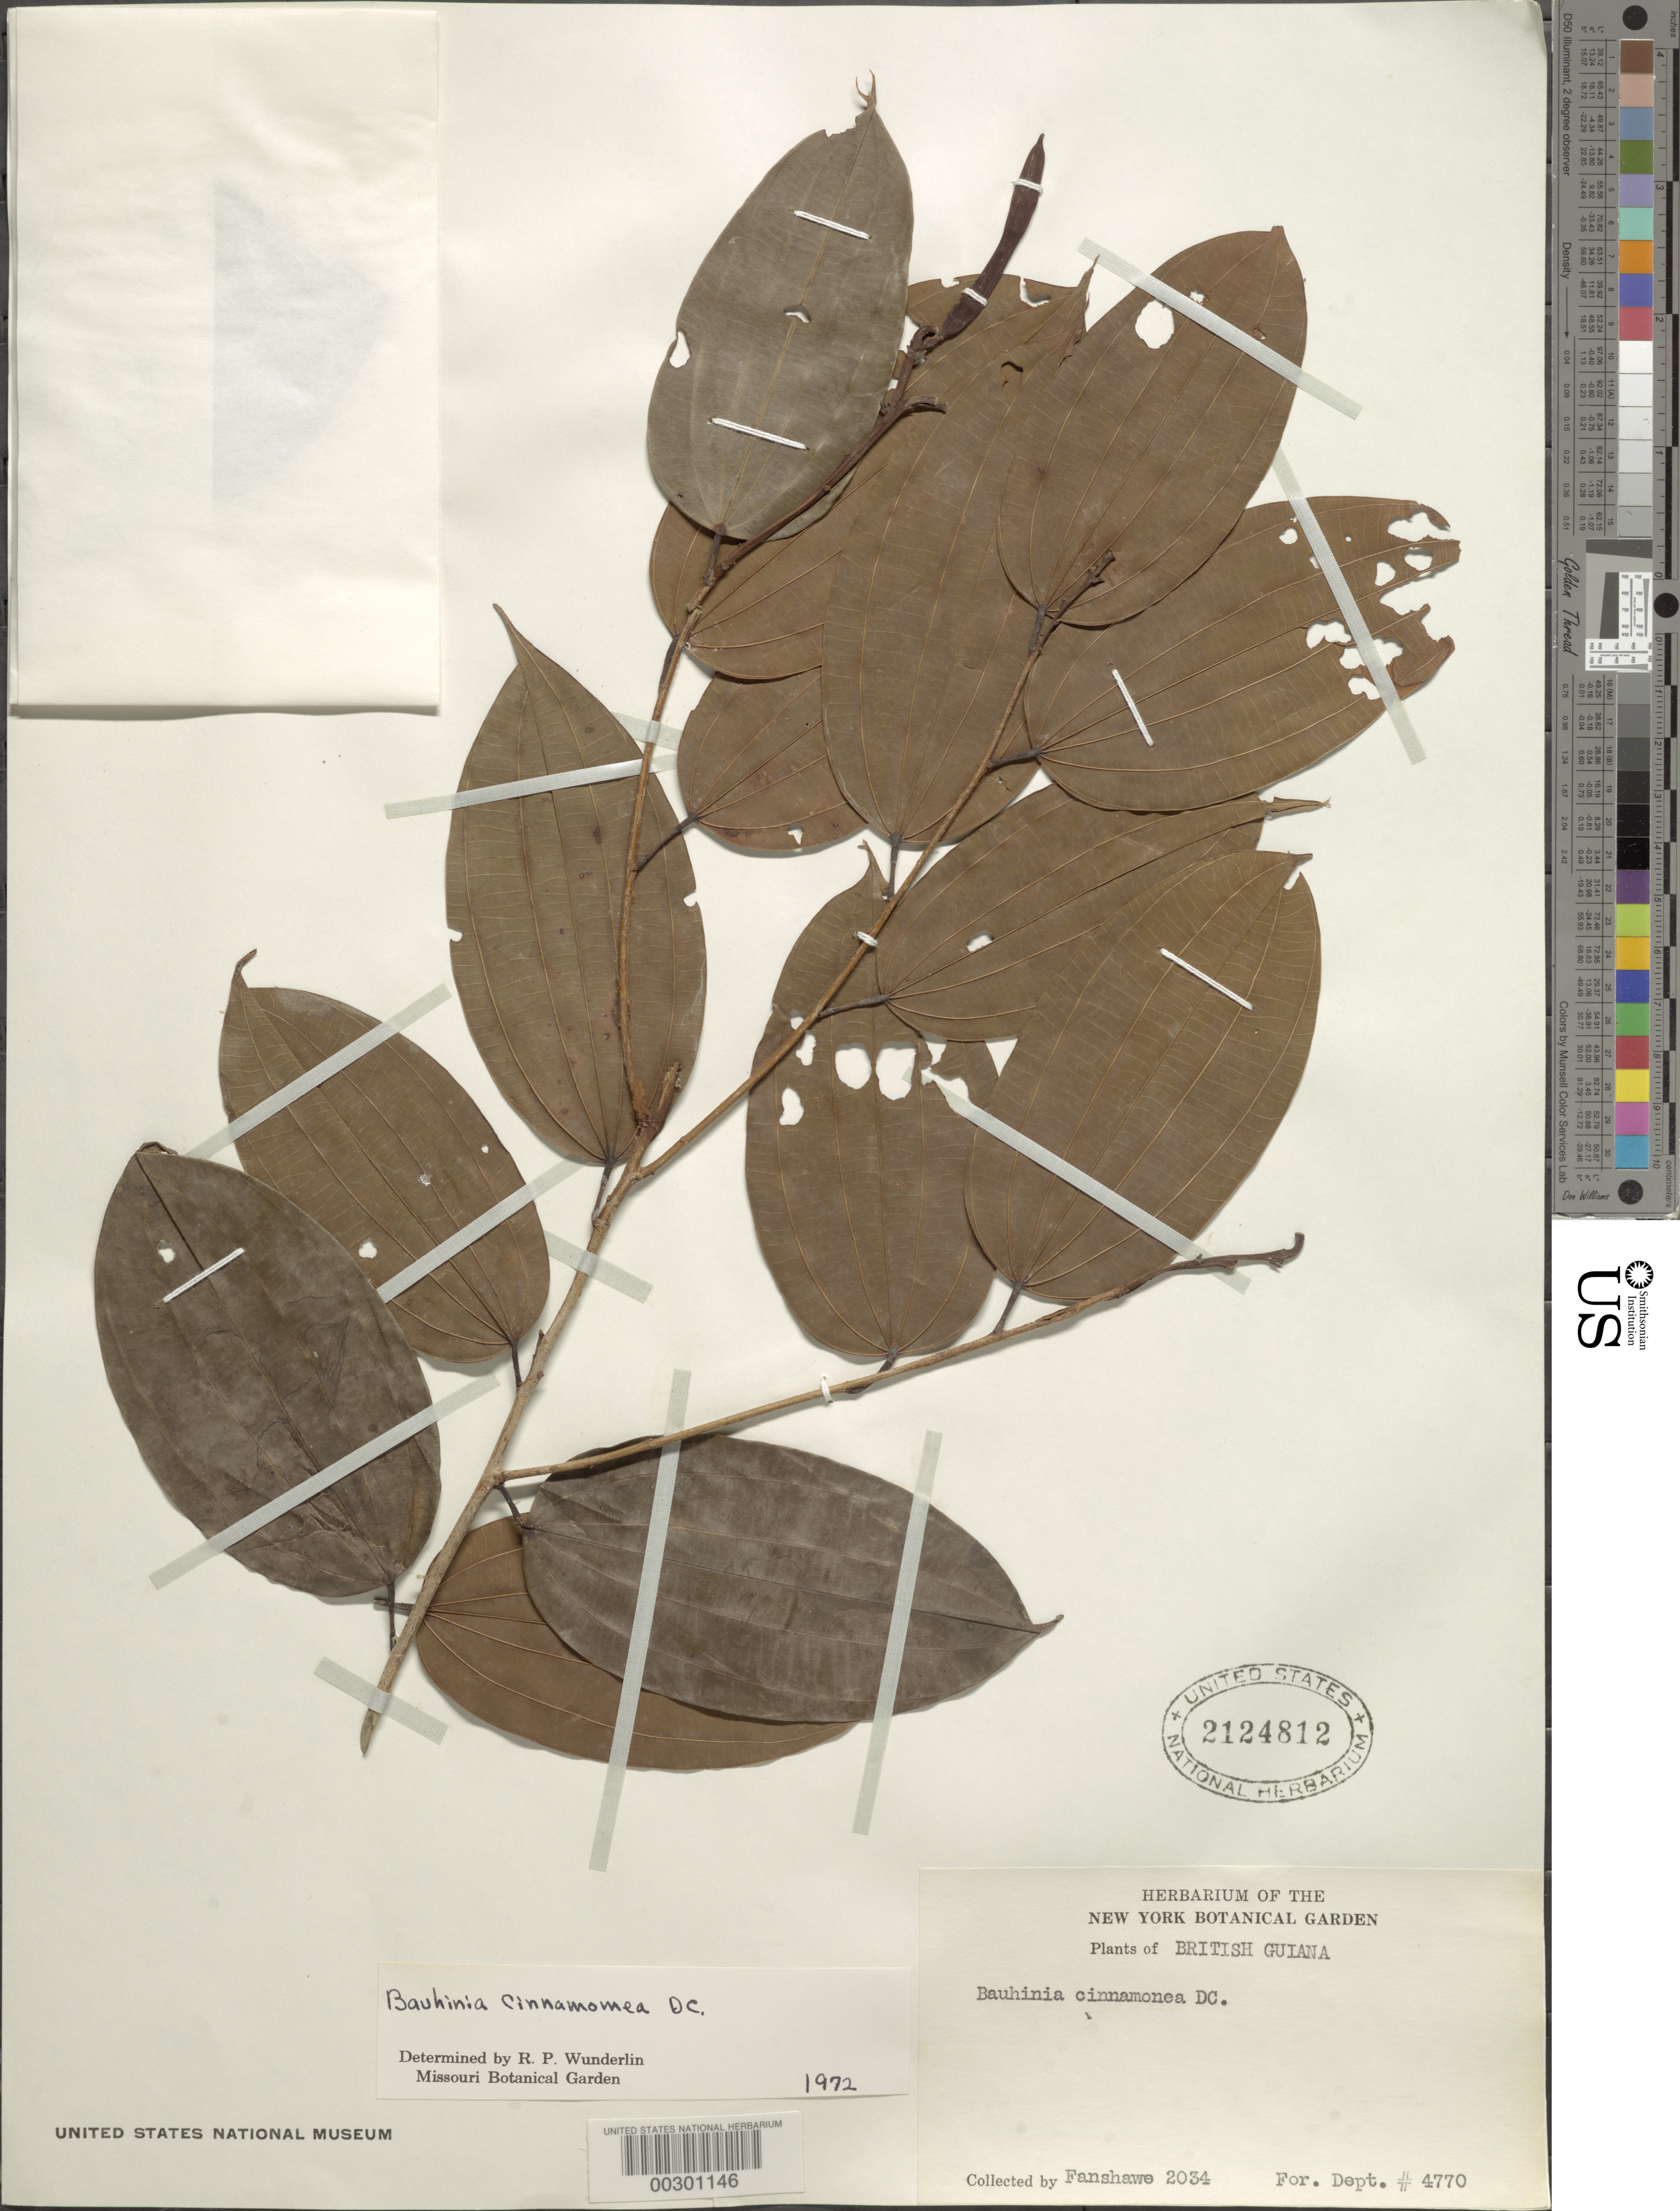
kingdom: Plantae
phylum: Tracheophyta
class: Magnoliopsida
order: Fabales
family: Fabaceae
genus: Bauhinia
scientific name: Bauhinia cinnamomea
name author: DC.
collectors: D. B. Fanshawe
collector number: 2034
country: Guyana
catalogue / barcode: US 2124812